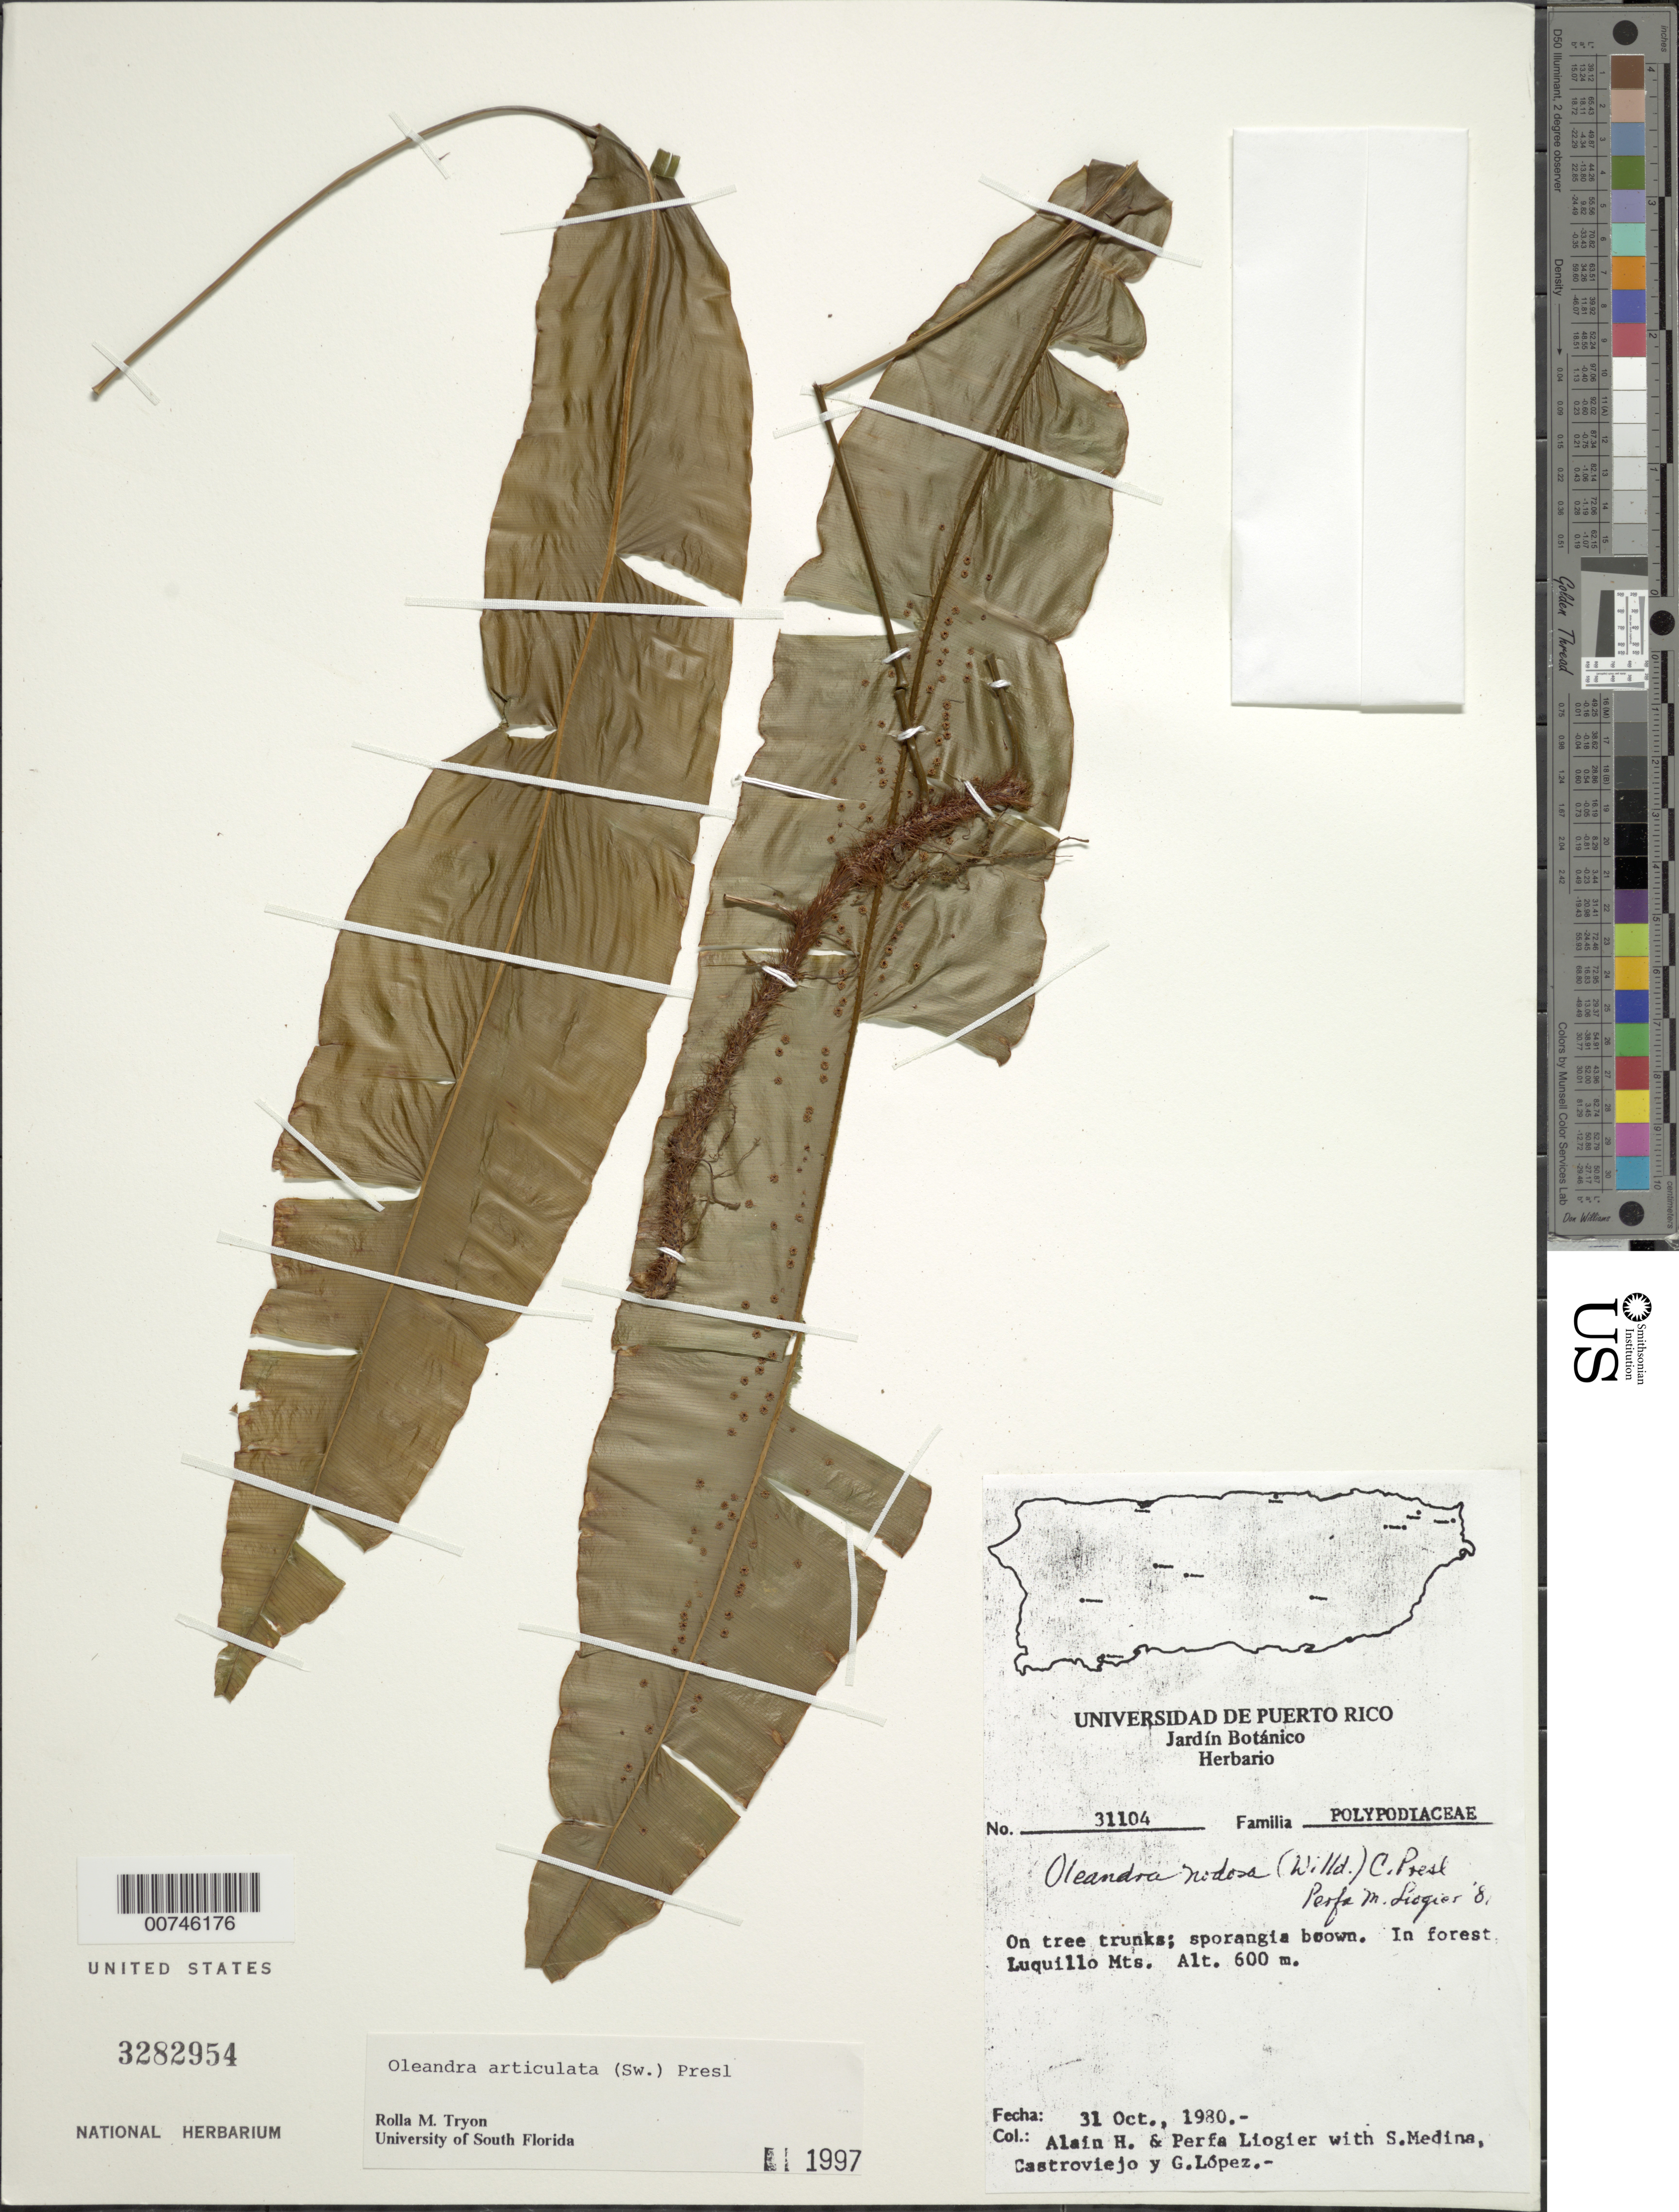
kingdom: Plantae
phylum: Tracheophyta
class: Polypodiopsida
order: Polypodiales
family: Oleandraceae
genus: Oleandra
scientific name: Oleandra articulata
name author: (Sw.) C. Presl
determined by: Tryon, Rolla M., Jr.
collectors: A. H. Liogier, M. P. Liogier, S. Medina, Castroviejo, -- & G. López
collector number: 31104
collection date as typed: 31 Oct 1980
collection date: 1980-10-31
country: Puerto Rico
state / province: Luquillo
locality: Luquillo Mountains, in forest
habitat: On tree trunks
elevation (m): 600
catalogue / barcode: US 3282954